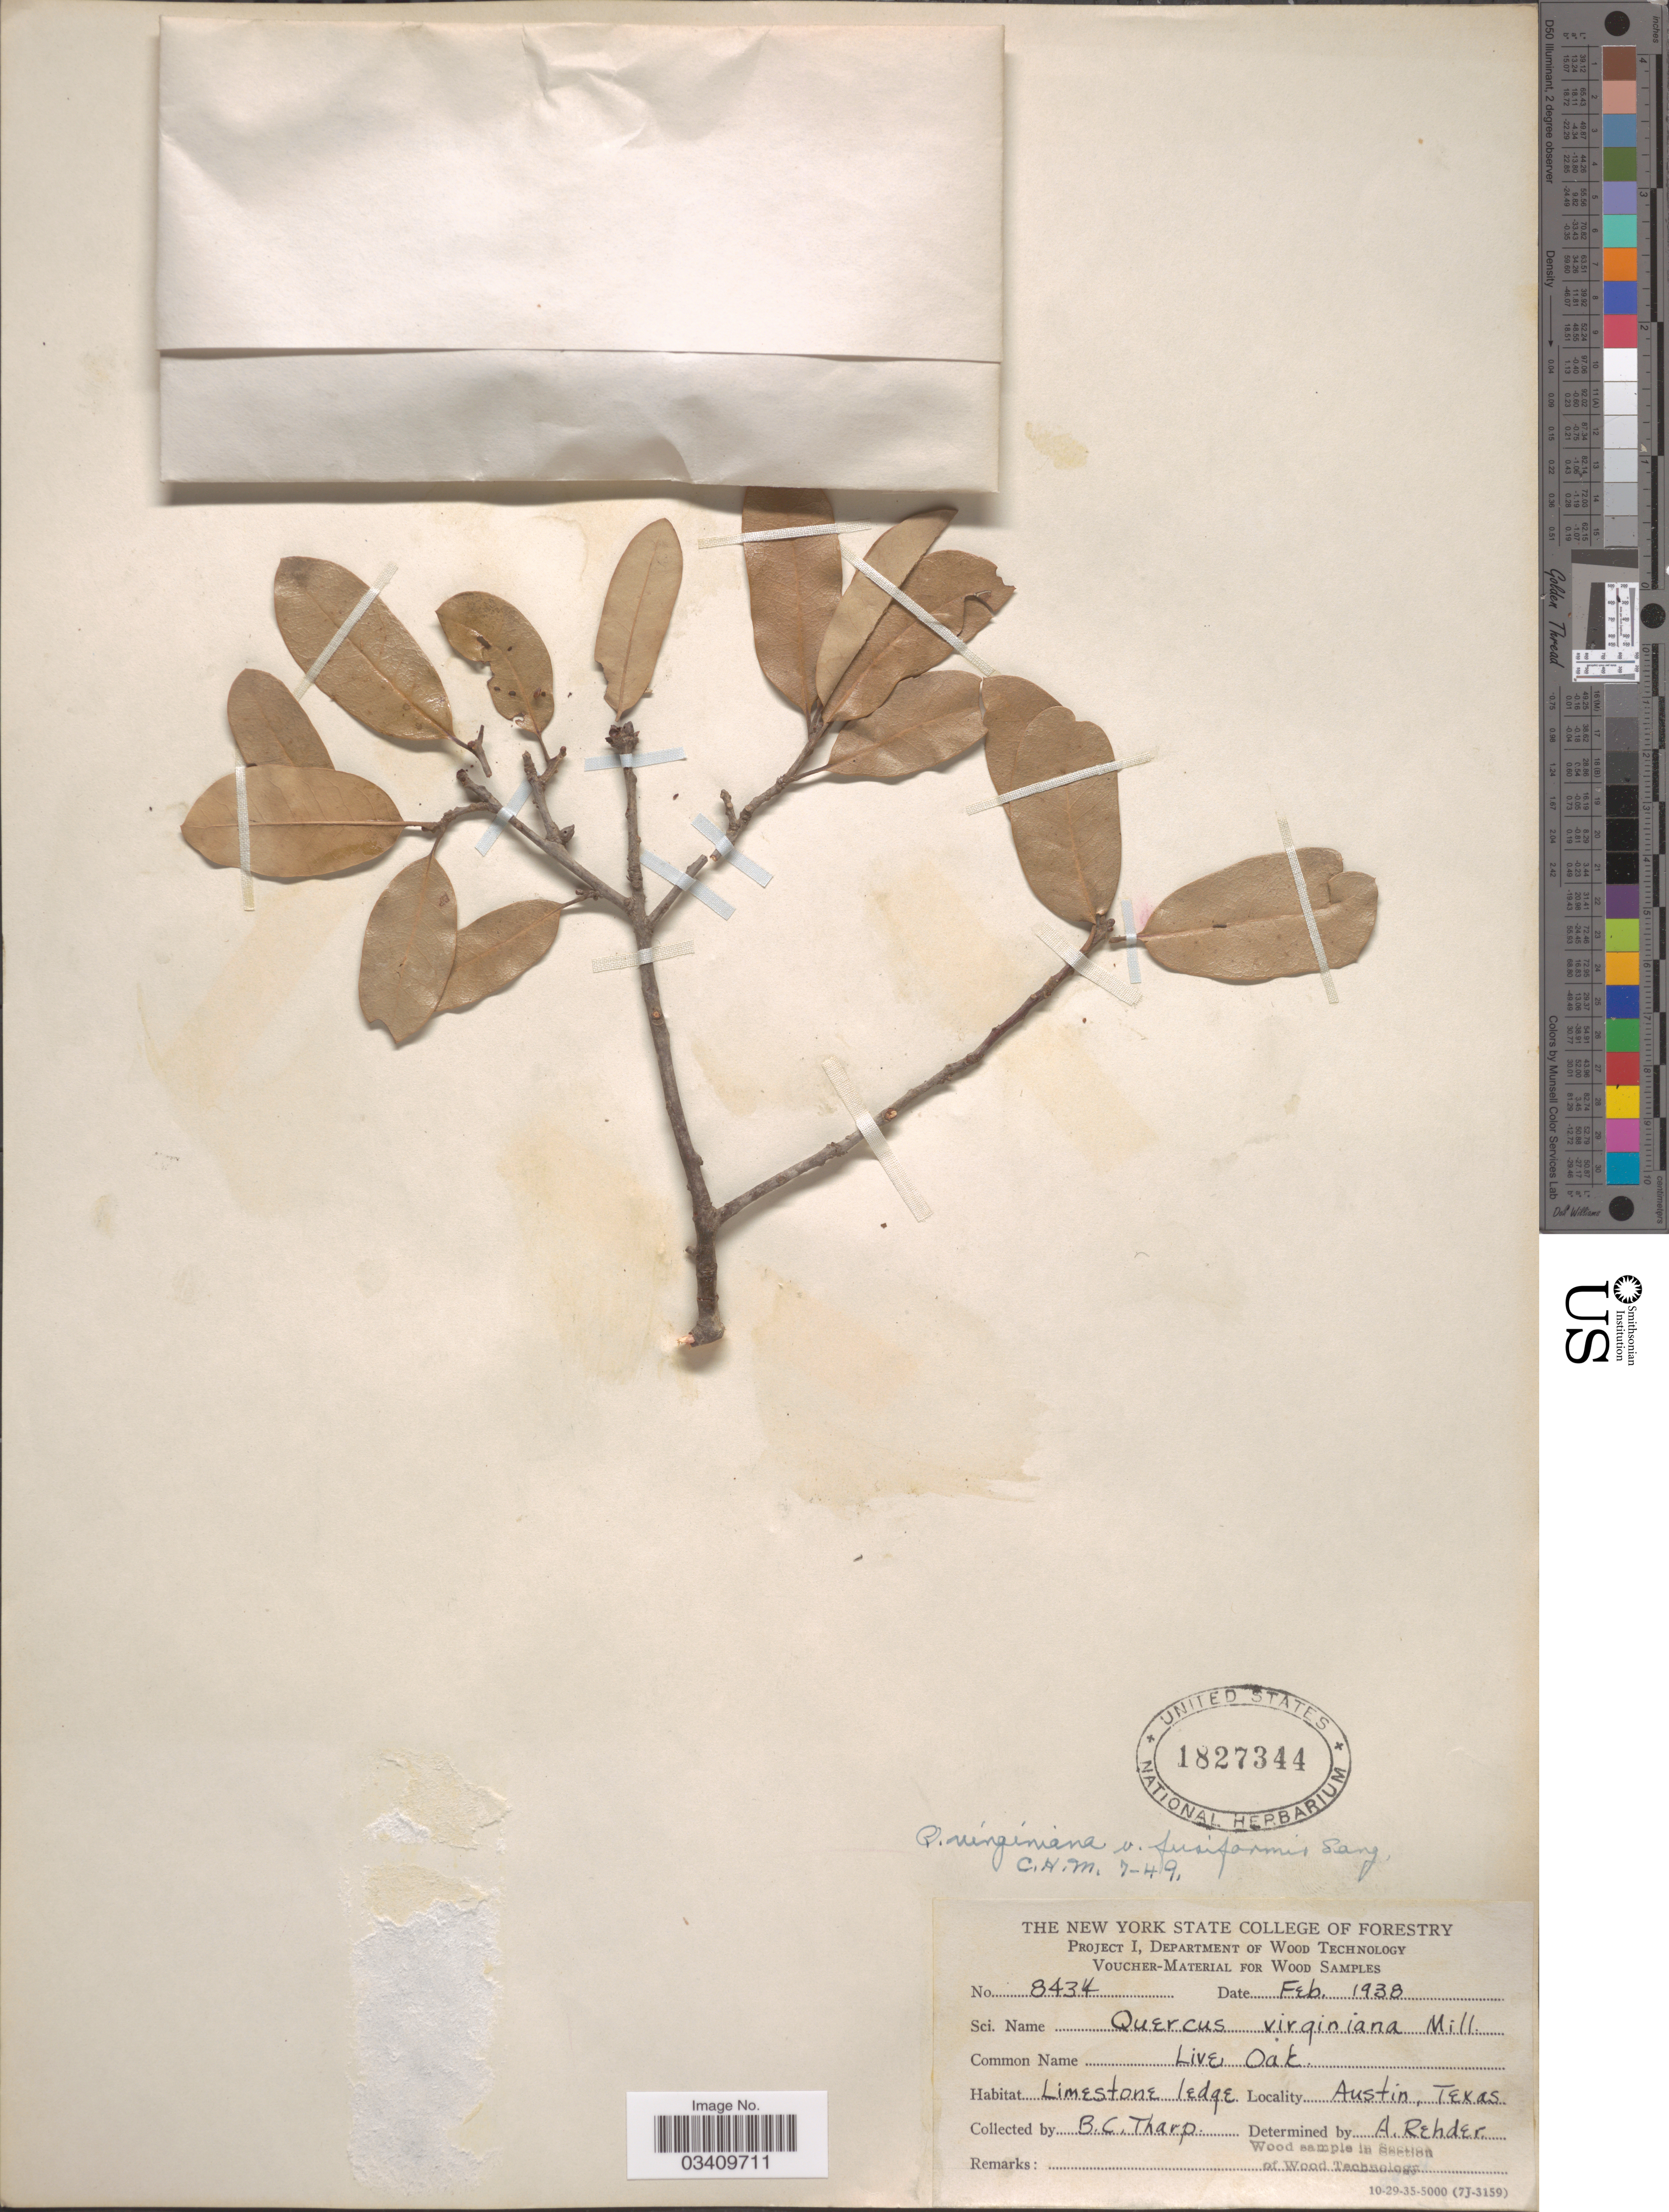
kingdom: Plantae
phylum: Tracheophyta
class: Magnoliopsida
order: Fagales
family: Fagaceae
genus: Quercus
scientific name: Quercus virginiana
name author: Mill.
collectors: B. C. Tharp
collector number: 8434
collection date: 1938-02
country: United States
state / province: Texas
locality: Austin.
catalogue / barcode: US 1827344